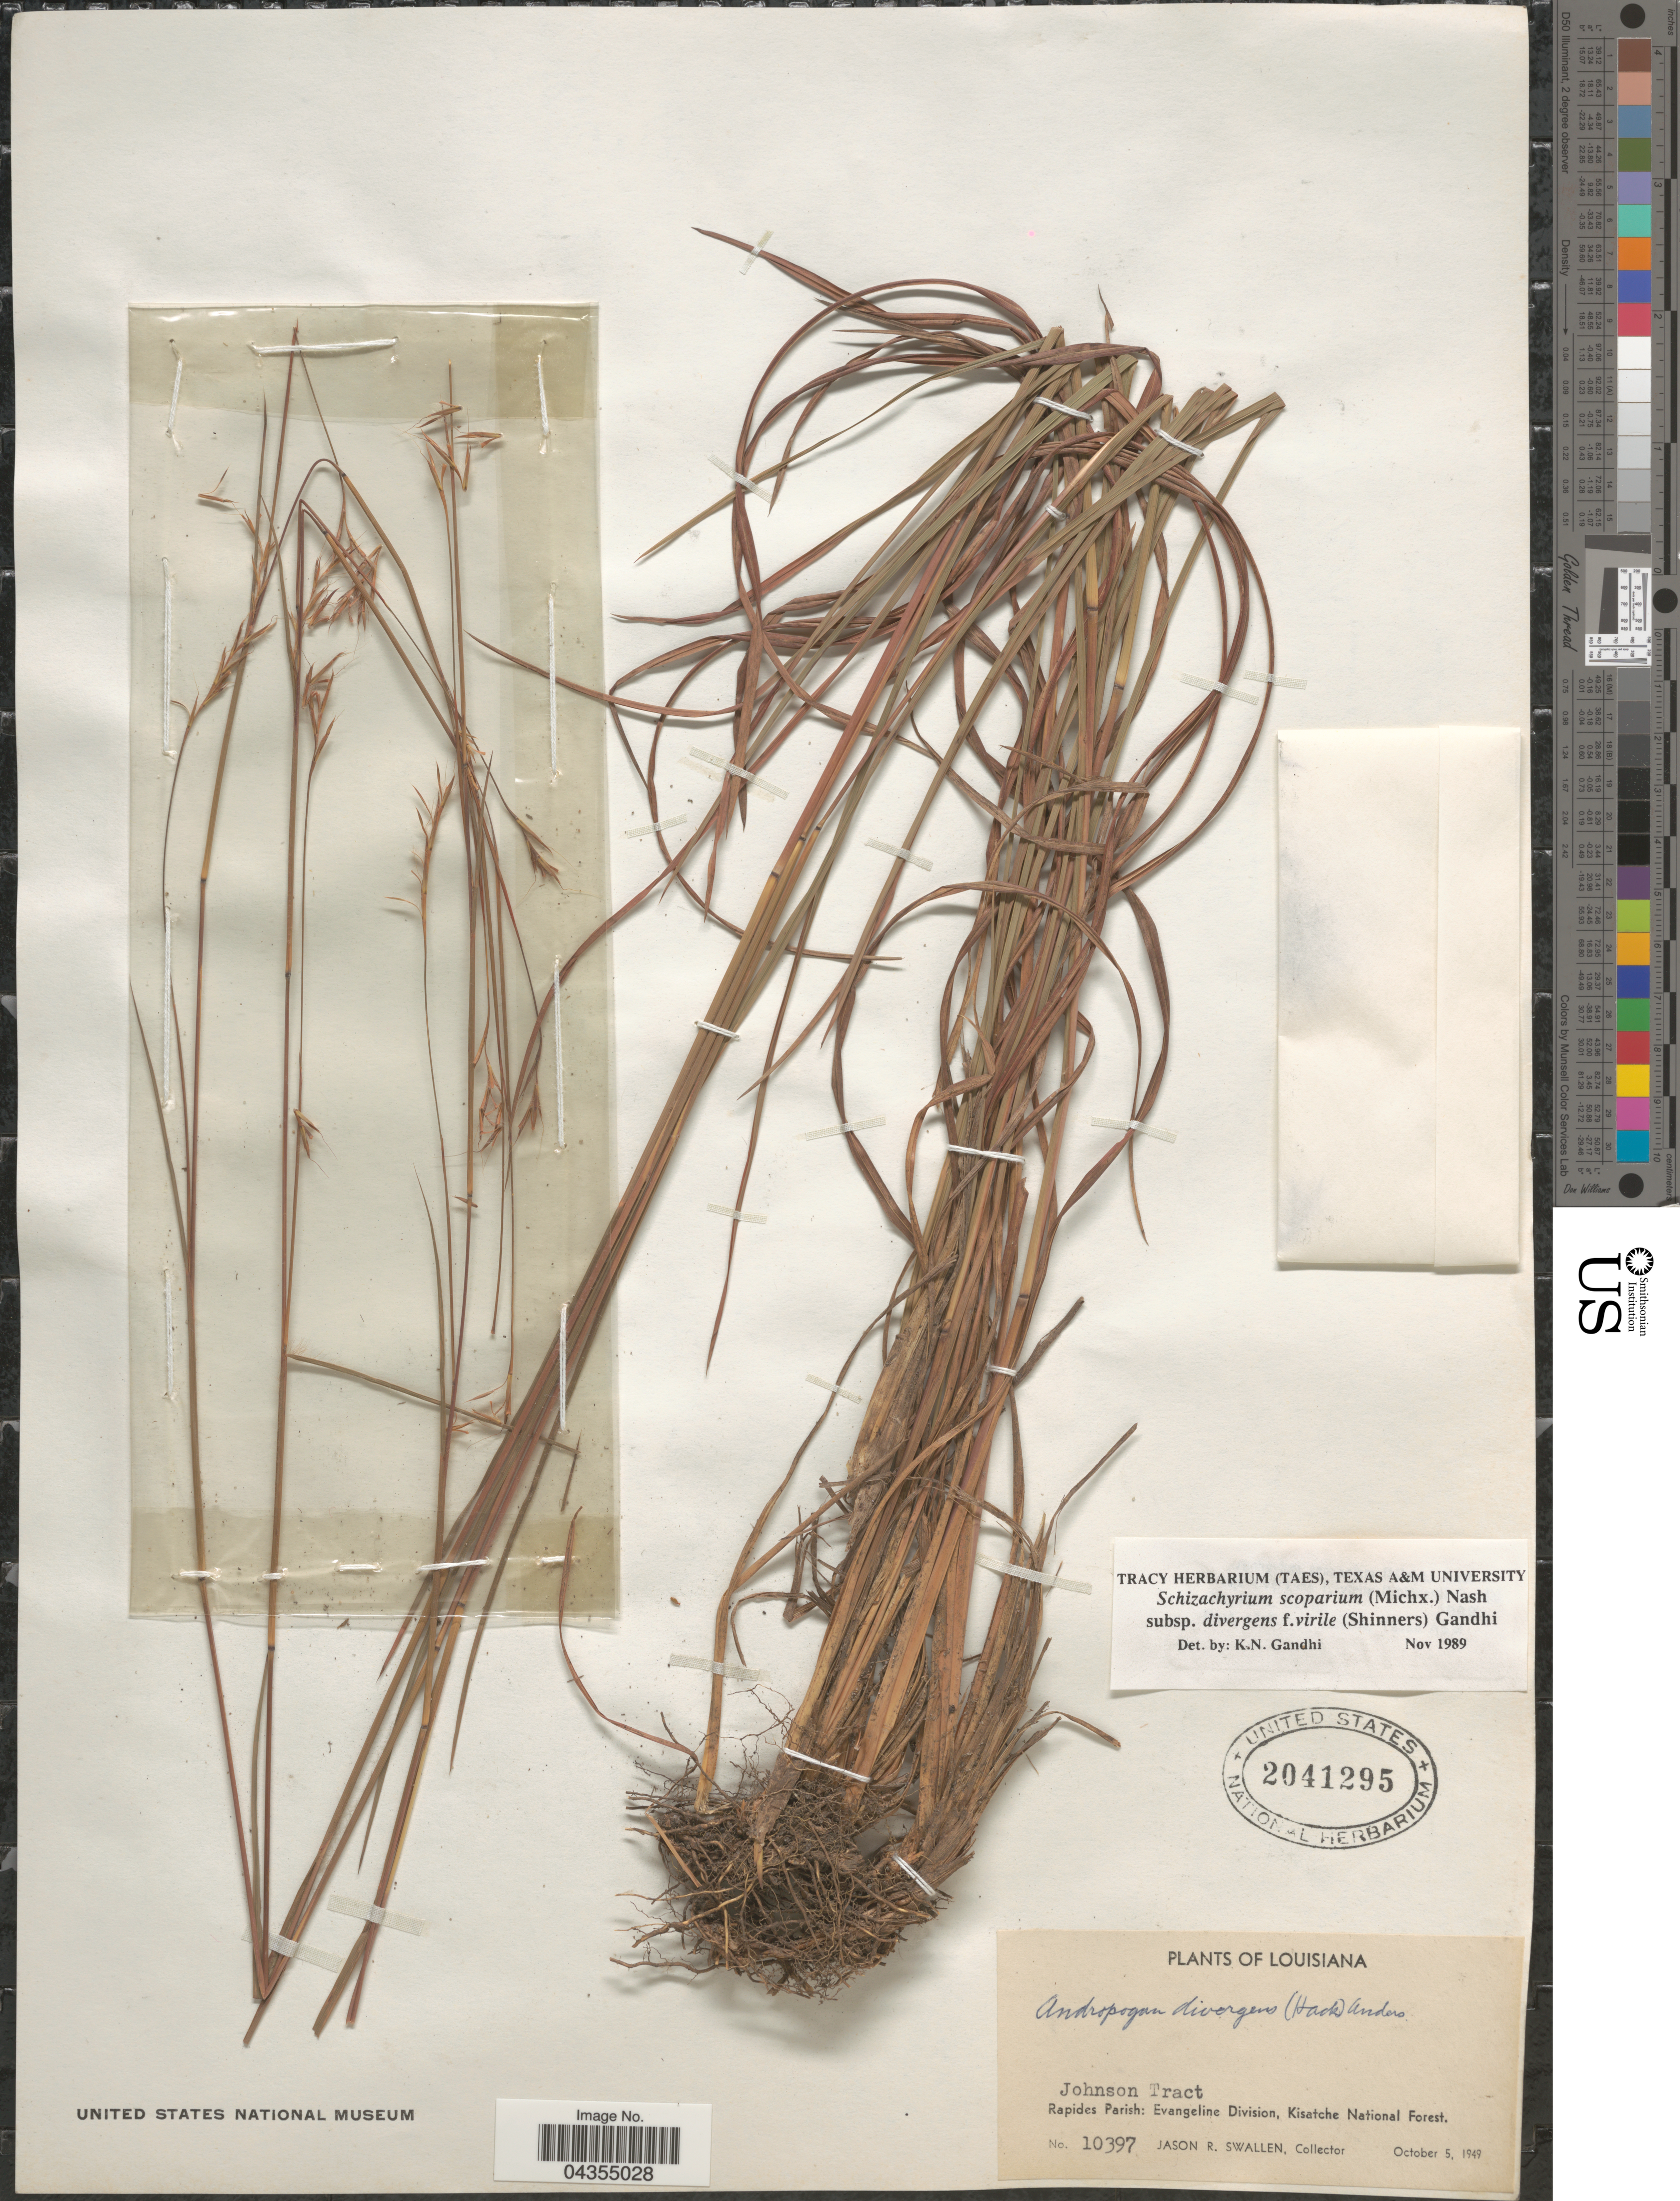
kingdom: Plantae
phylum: Tracheophyta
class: Liliopsida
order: Poales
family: Poaceae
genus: Schizachyrium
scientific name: Schizachyrium scoparium var. divergens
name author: (Hack.) Gould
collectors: J. R. Swallen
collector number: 10397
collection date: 1949-10-05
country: United States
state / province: Louisiana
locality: Johnson Tract. Rapides Parish: Evangeline Division, Kisatche National Forest.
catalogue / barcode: US 2041295